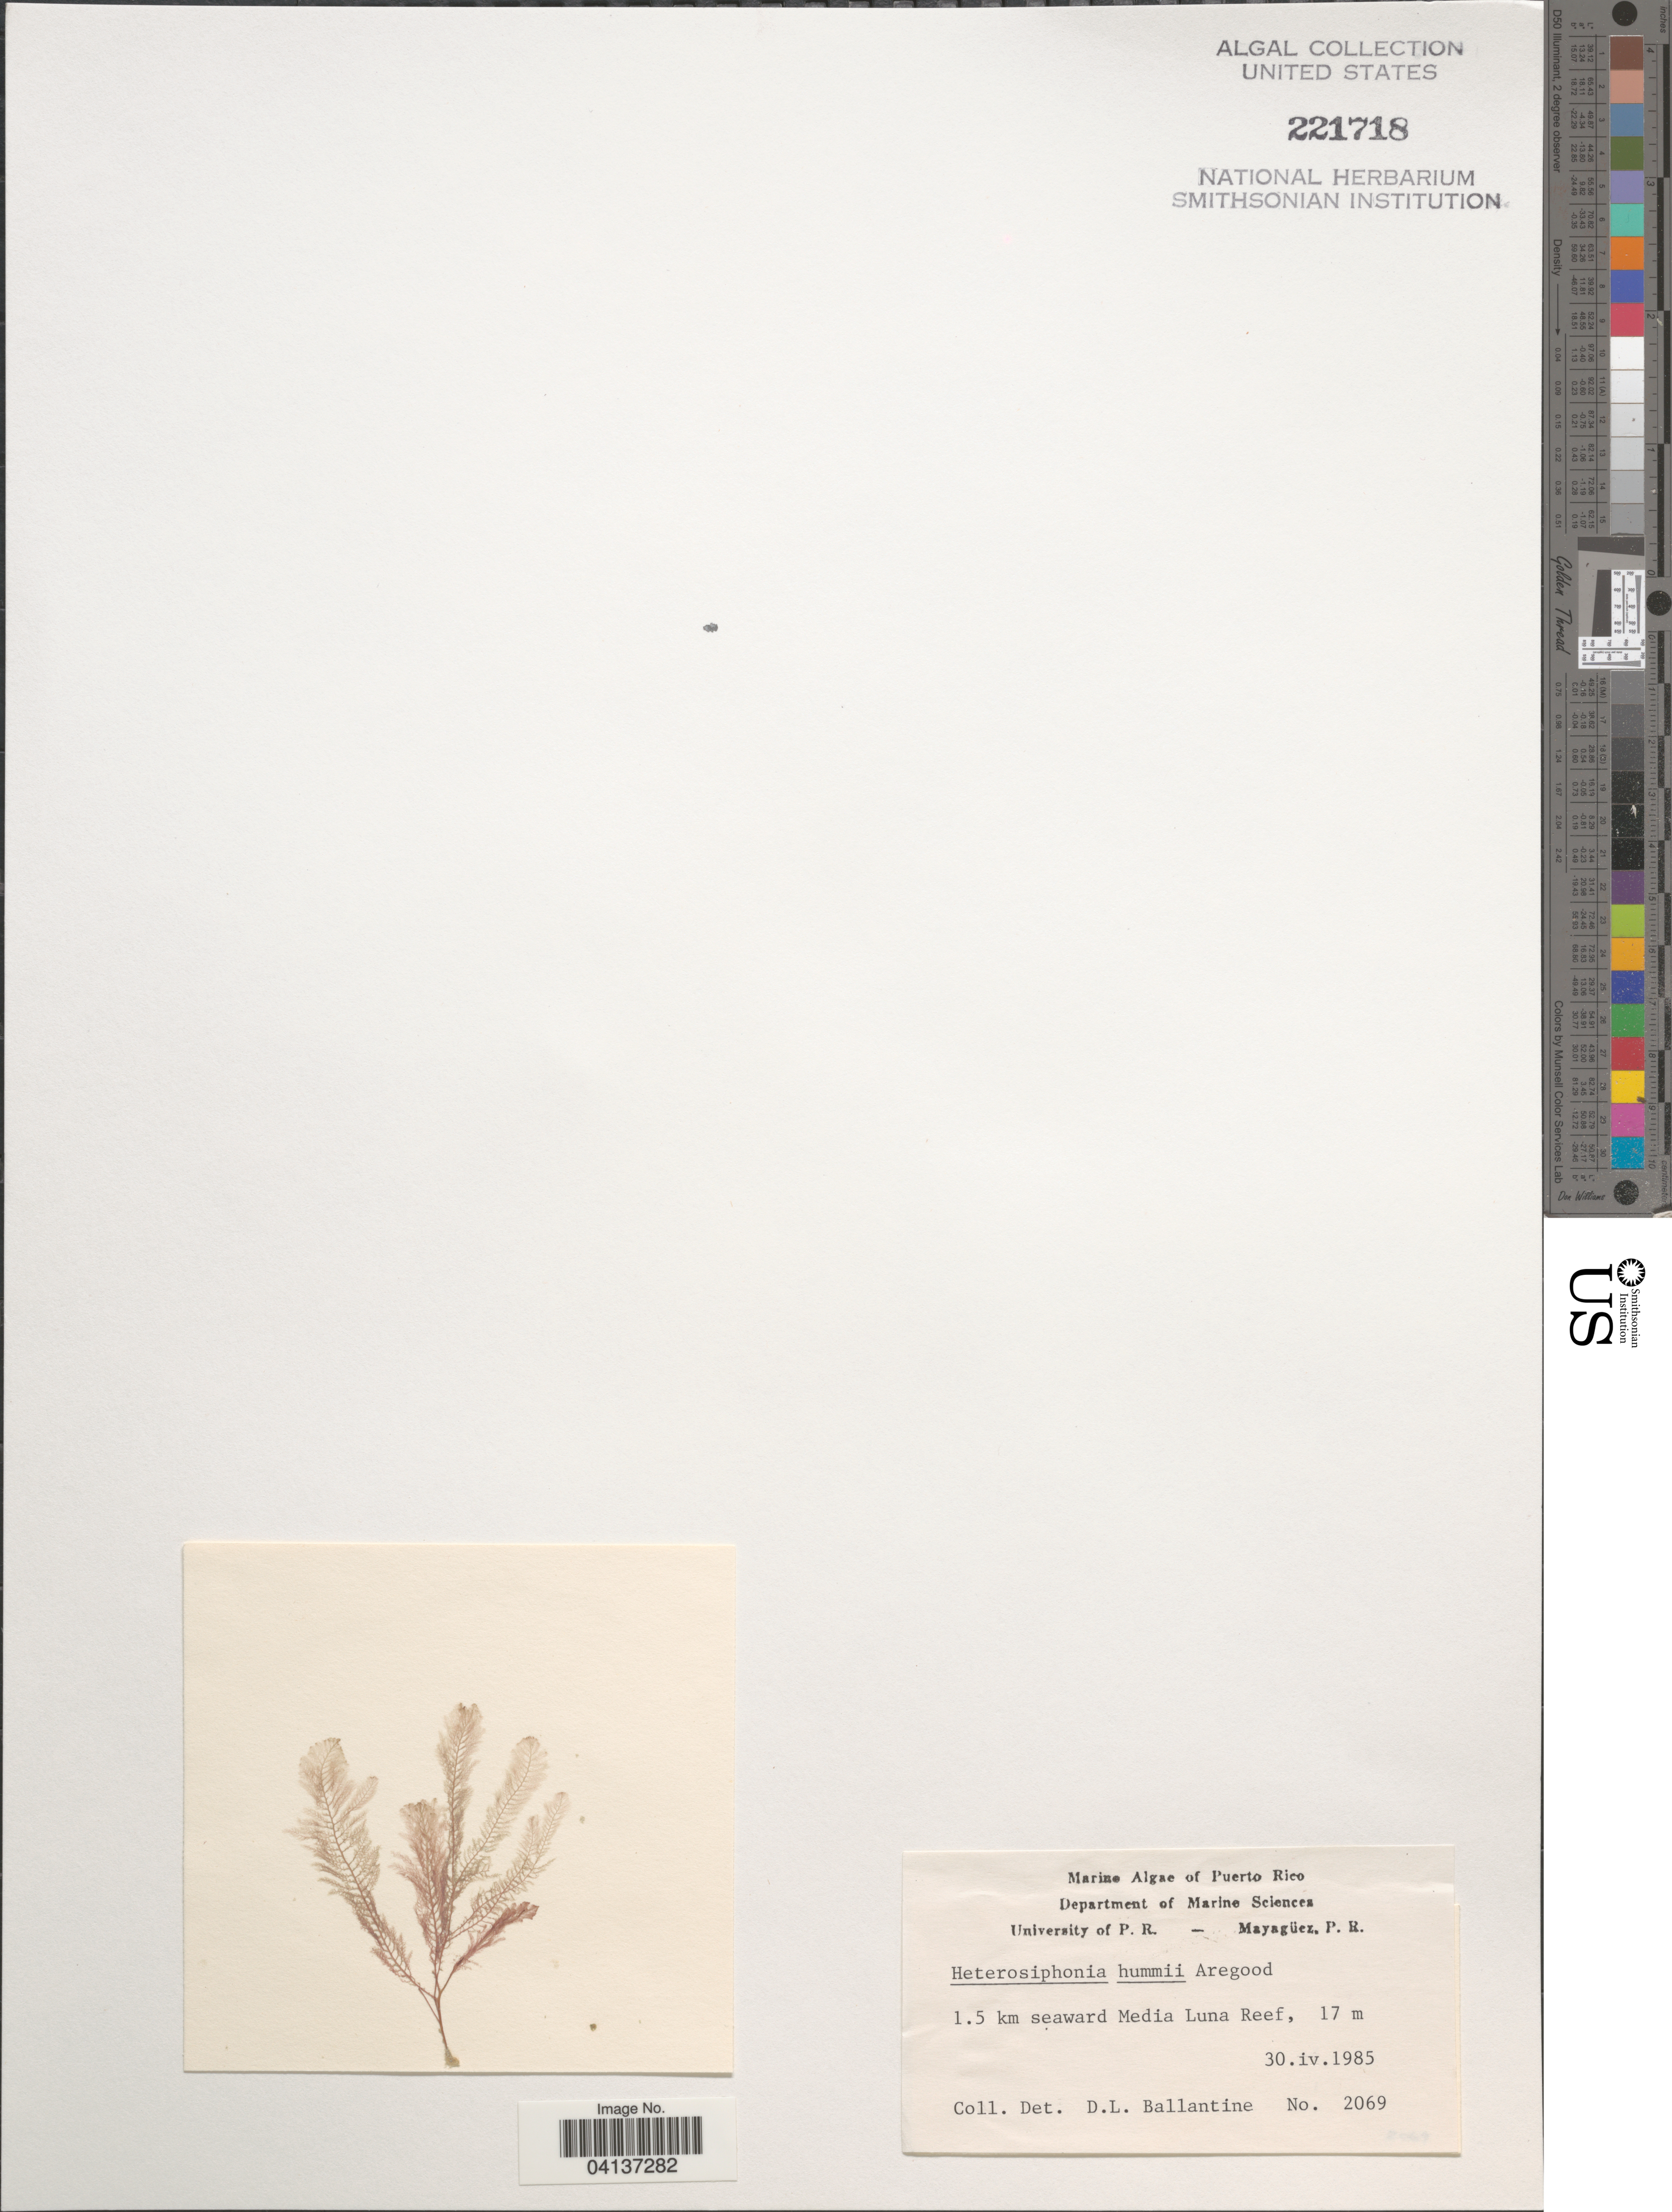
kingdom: Plantae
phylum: Rhodophyta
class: Florideophyceae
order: Ceramiales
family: Dasyaceae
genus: Heterosiphonia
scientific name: Heterosiphonia hummii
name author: Aregood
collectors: D.L. Ballantine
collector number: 2069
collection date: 1985-04-30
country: Puerto Rico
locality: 1.5 km seaward Media Luna Reef.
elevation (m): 17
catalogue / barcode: US 221718